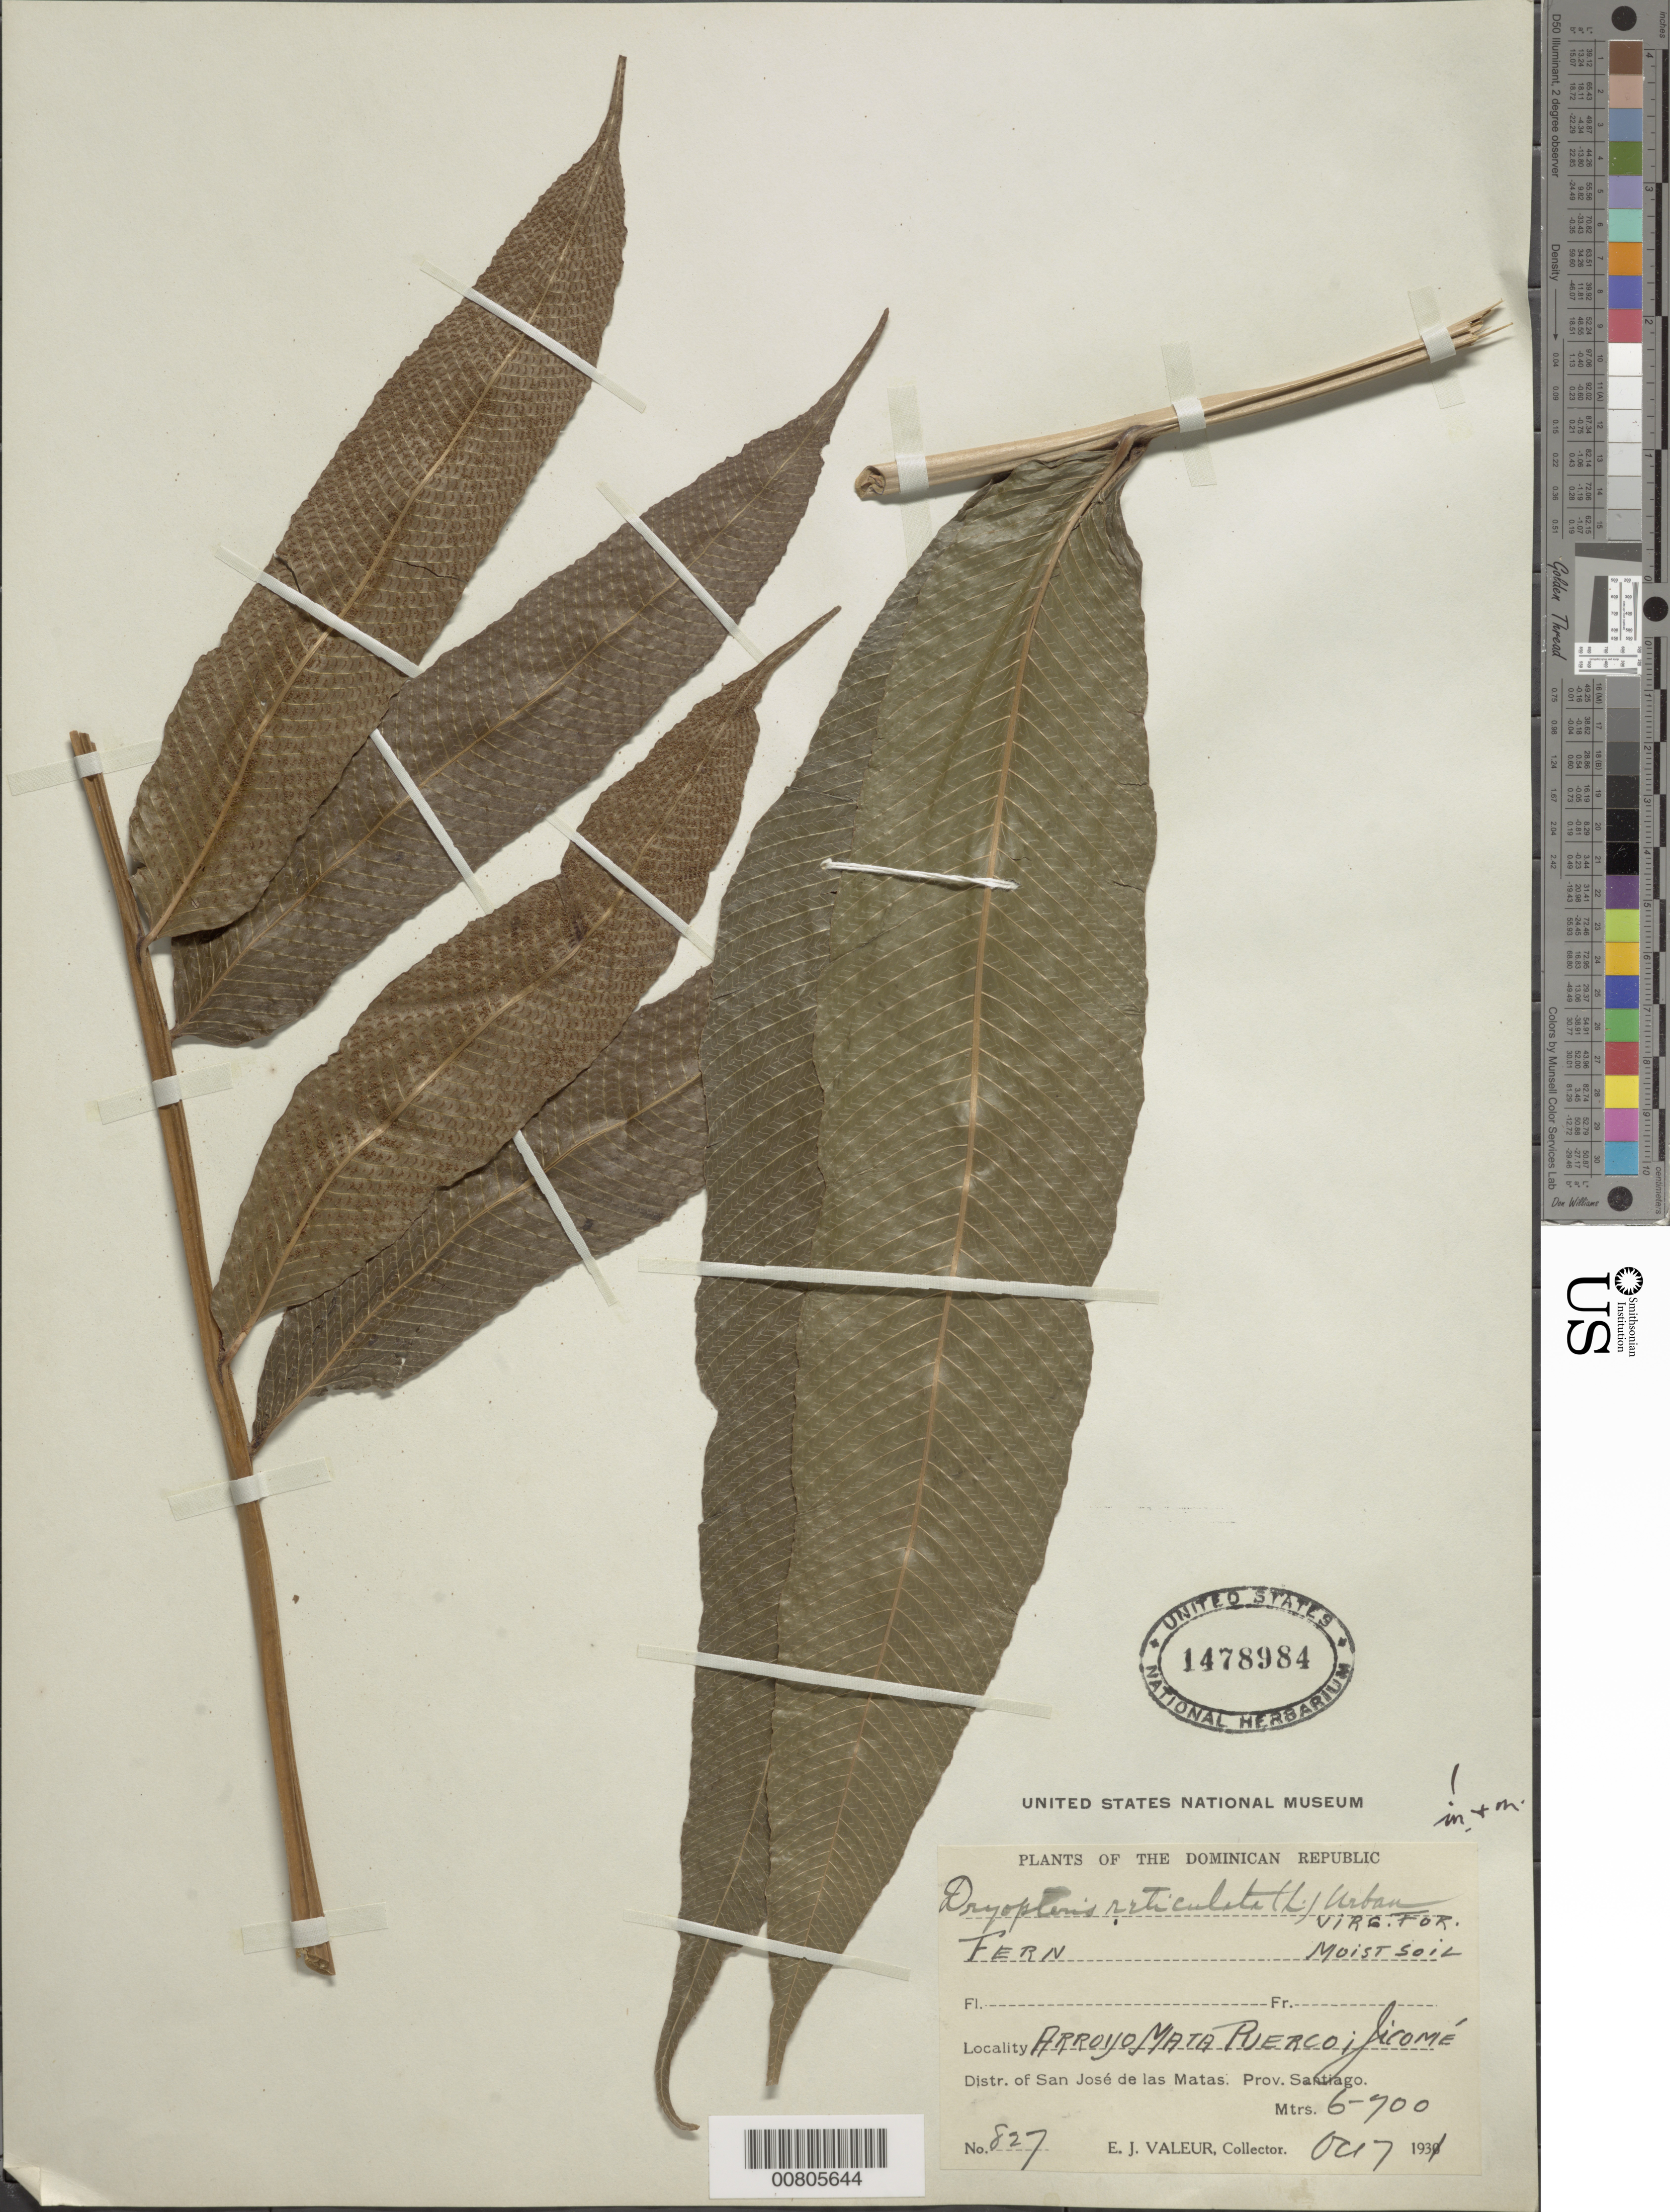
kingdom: Plantae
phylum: Tracheophyta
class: Polypodiopsida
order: Polypodiales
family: Thelypteridaceae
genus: Meniscium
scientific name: Meniscium reticulatum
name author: (L.) Sw.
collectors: E. Valeur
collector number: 827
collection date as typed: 07 Oct 1931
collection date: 1931-10-07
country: Dominican Republic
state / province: Santiago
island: Hispaniola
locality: Distr. San José de las Matas, Arroyo Mata Puerco, Jicomé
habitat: Virgin forest, moist soil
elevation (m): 600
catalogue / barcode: US 1478984